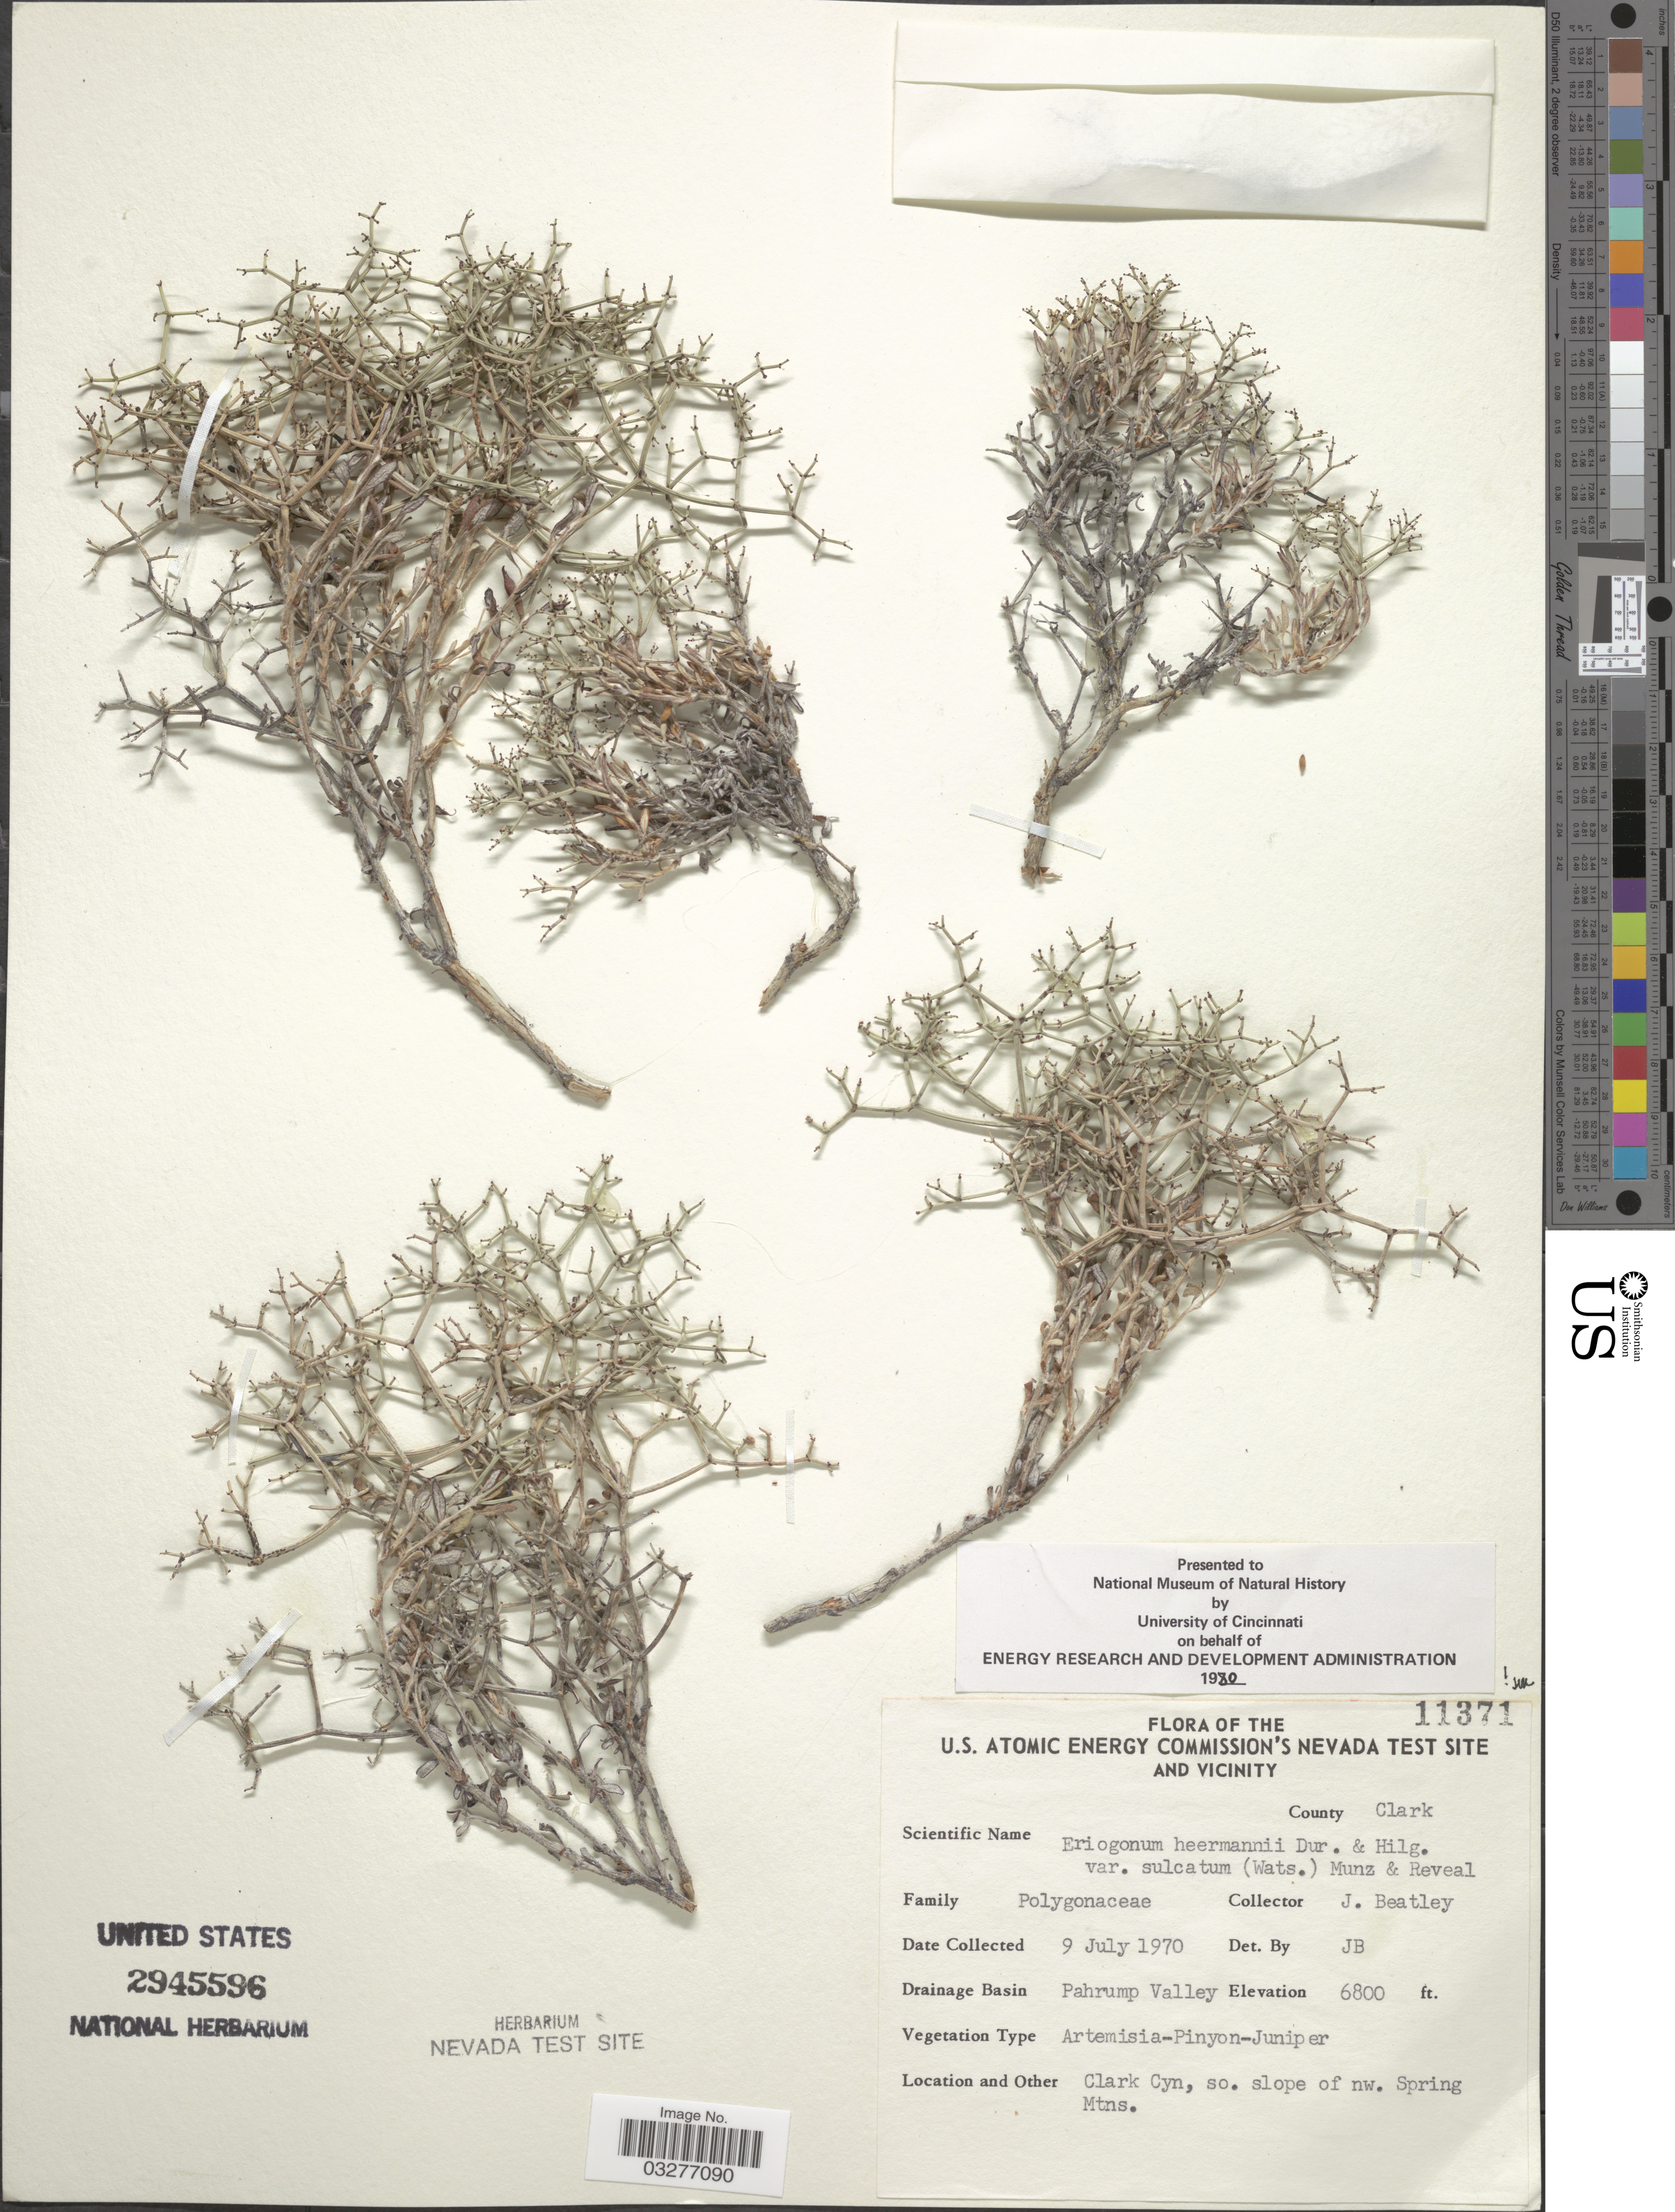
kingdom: Plantae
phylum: Tracheophyta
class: Magnoliopsida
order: Caryophyllales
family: Polygonaceae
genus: Eriogonum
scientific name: Eriogonum heermannii var. sulcatum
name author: (S. Watson) Munz & Reveal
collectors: J. C. Beatley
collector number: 113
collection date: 1970-07-09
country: United States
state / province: Nevada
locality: U.S. Atomic Energy Commission's Nevada Test Site and Vicinity. County Clark. Drainage Basin Pahrump Valley. Clark Cyn, so. slope of nw. Spring Mtns.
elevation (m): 2073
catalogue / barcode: US 2945596